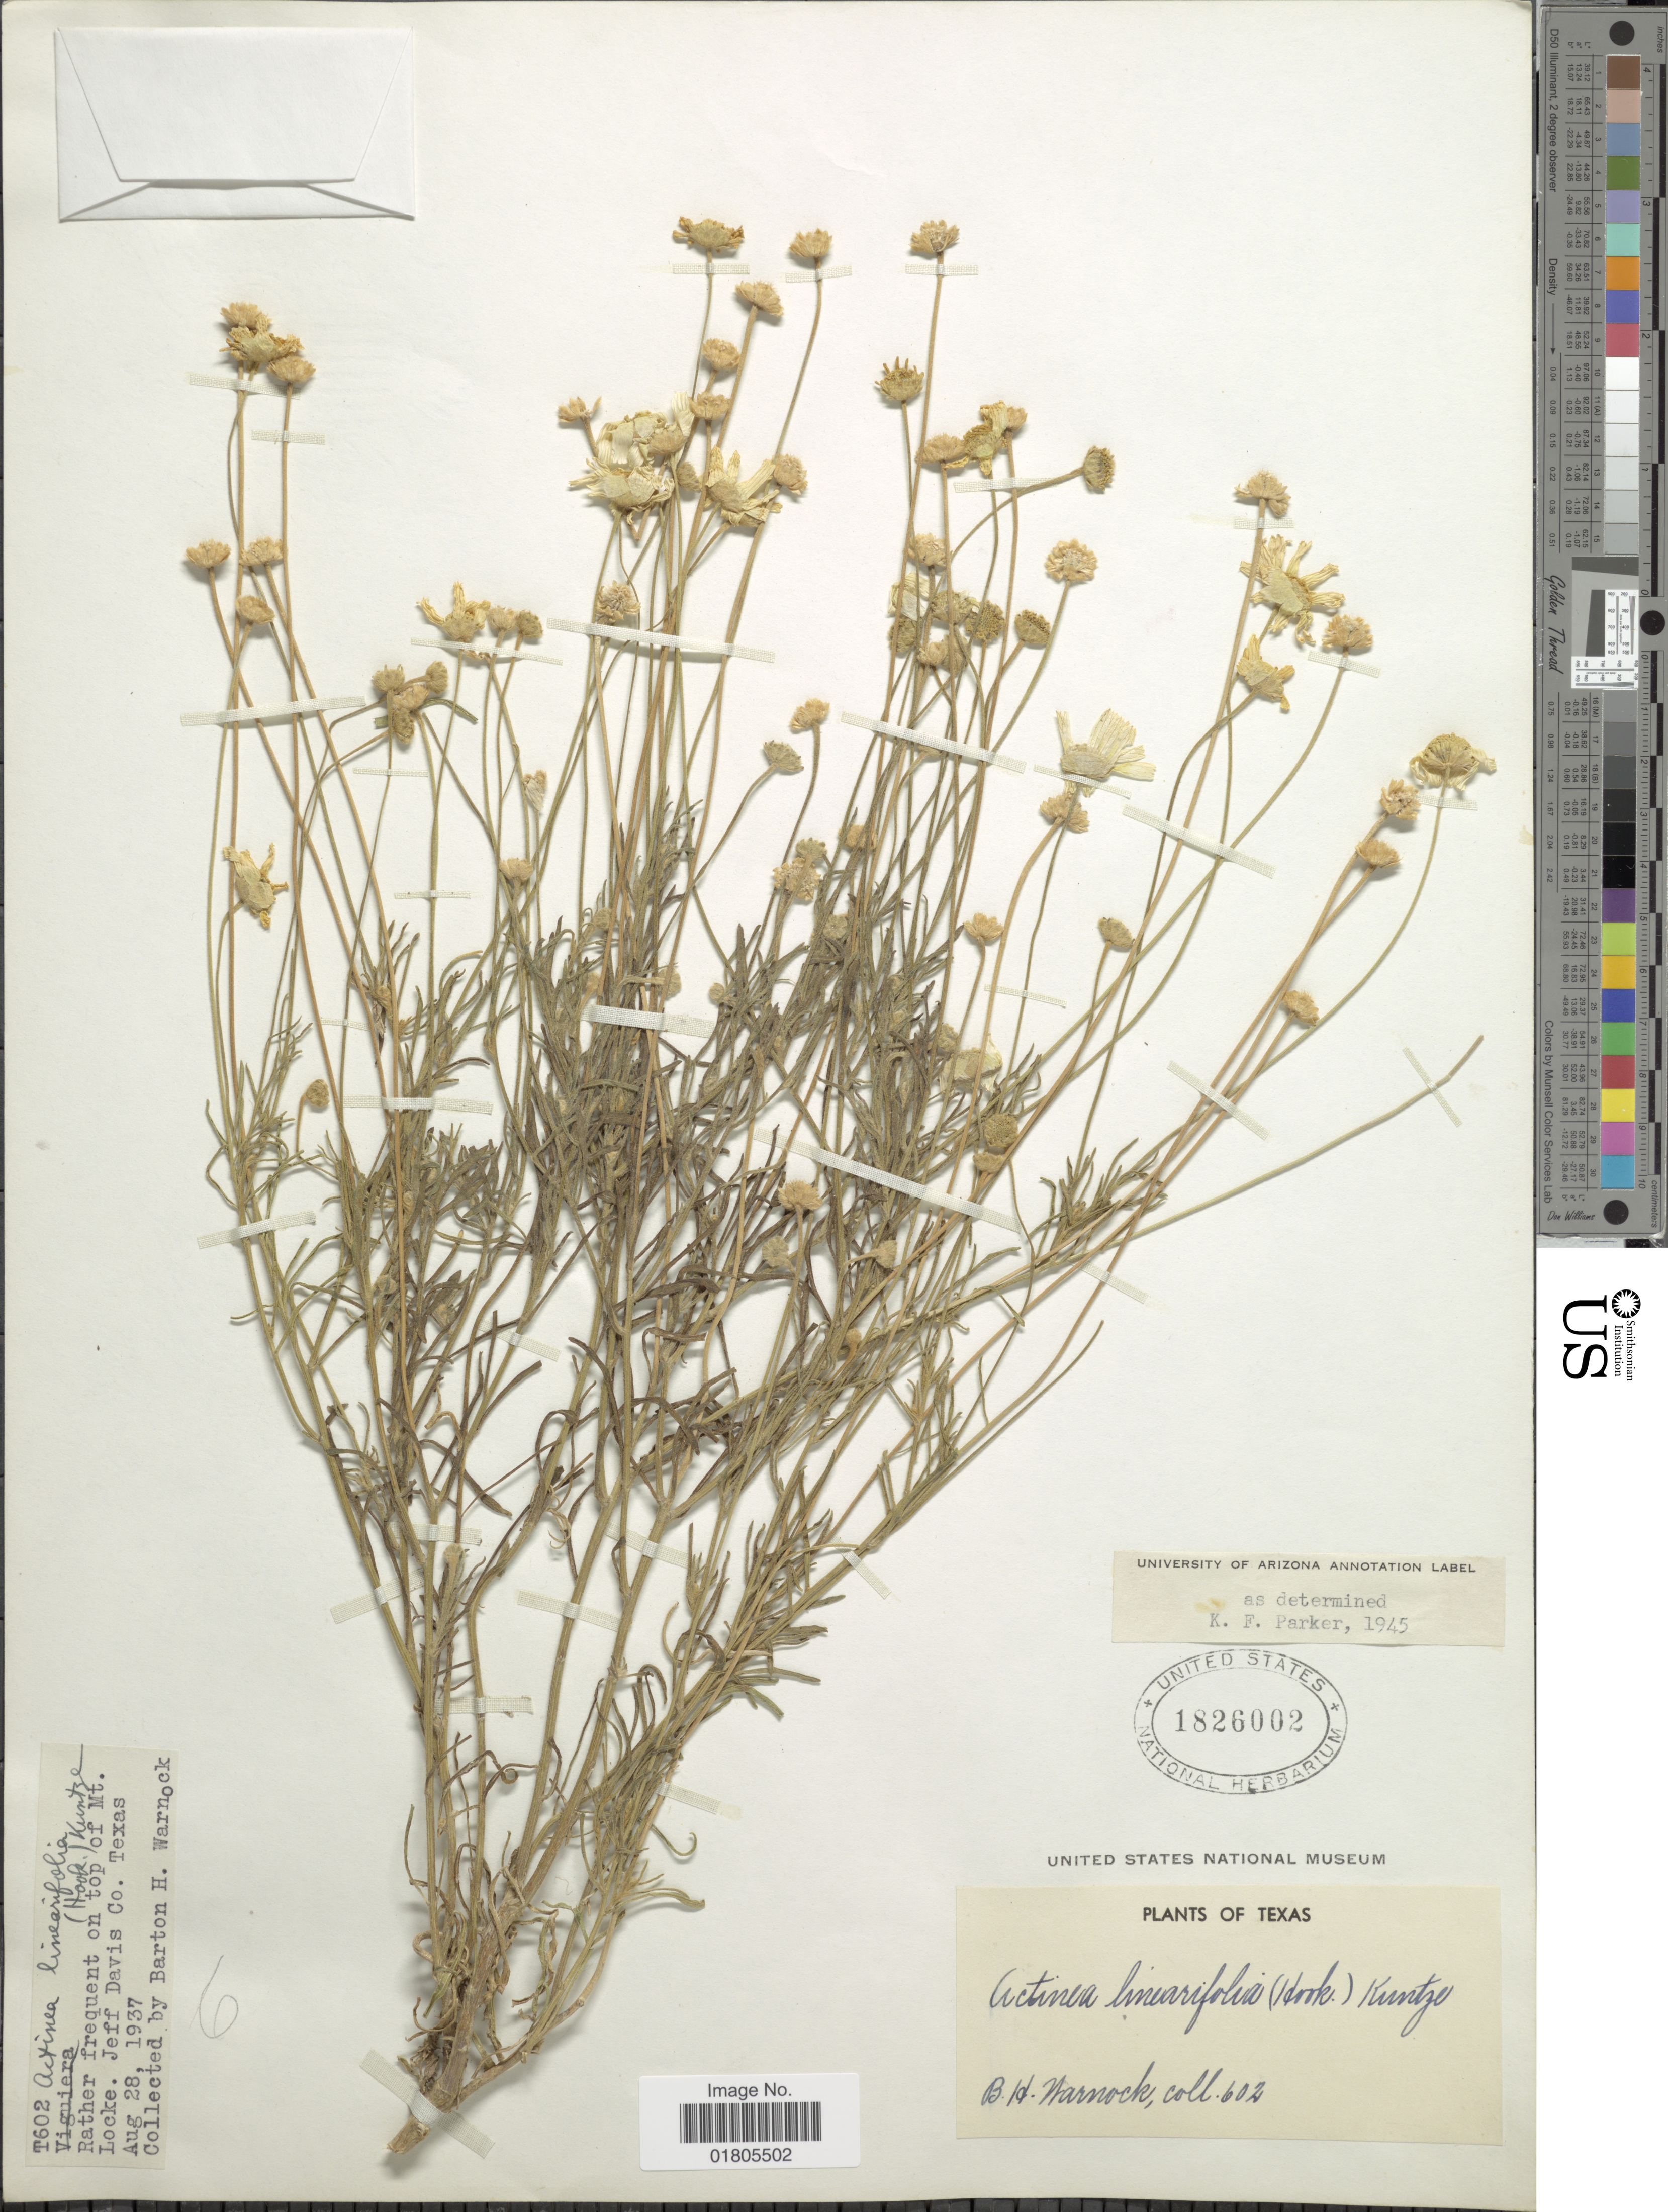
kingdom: Plantae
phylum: Tracheophyta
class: Magnoliopsida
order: Asterales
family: Asteraceae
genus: Actinea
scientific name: Actinea linearifolia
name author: (Hook.) Kuntze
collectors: B. H. Warnock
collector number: T602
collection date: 1937-08-28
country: United States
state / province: Texas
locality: Rather frequent on top of Mt. Locke. Jeff Davis Co. Texas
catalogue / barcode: US 1826002